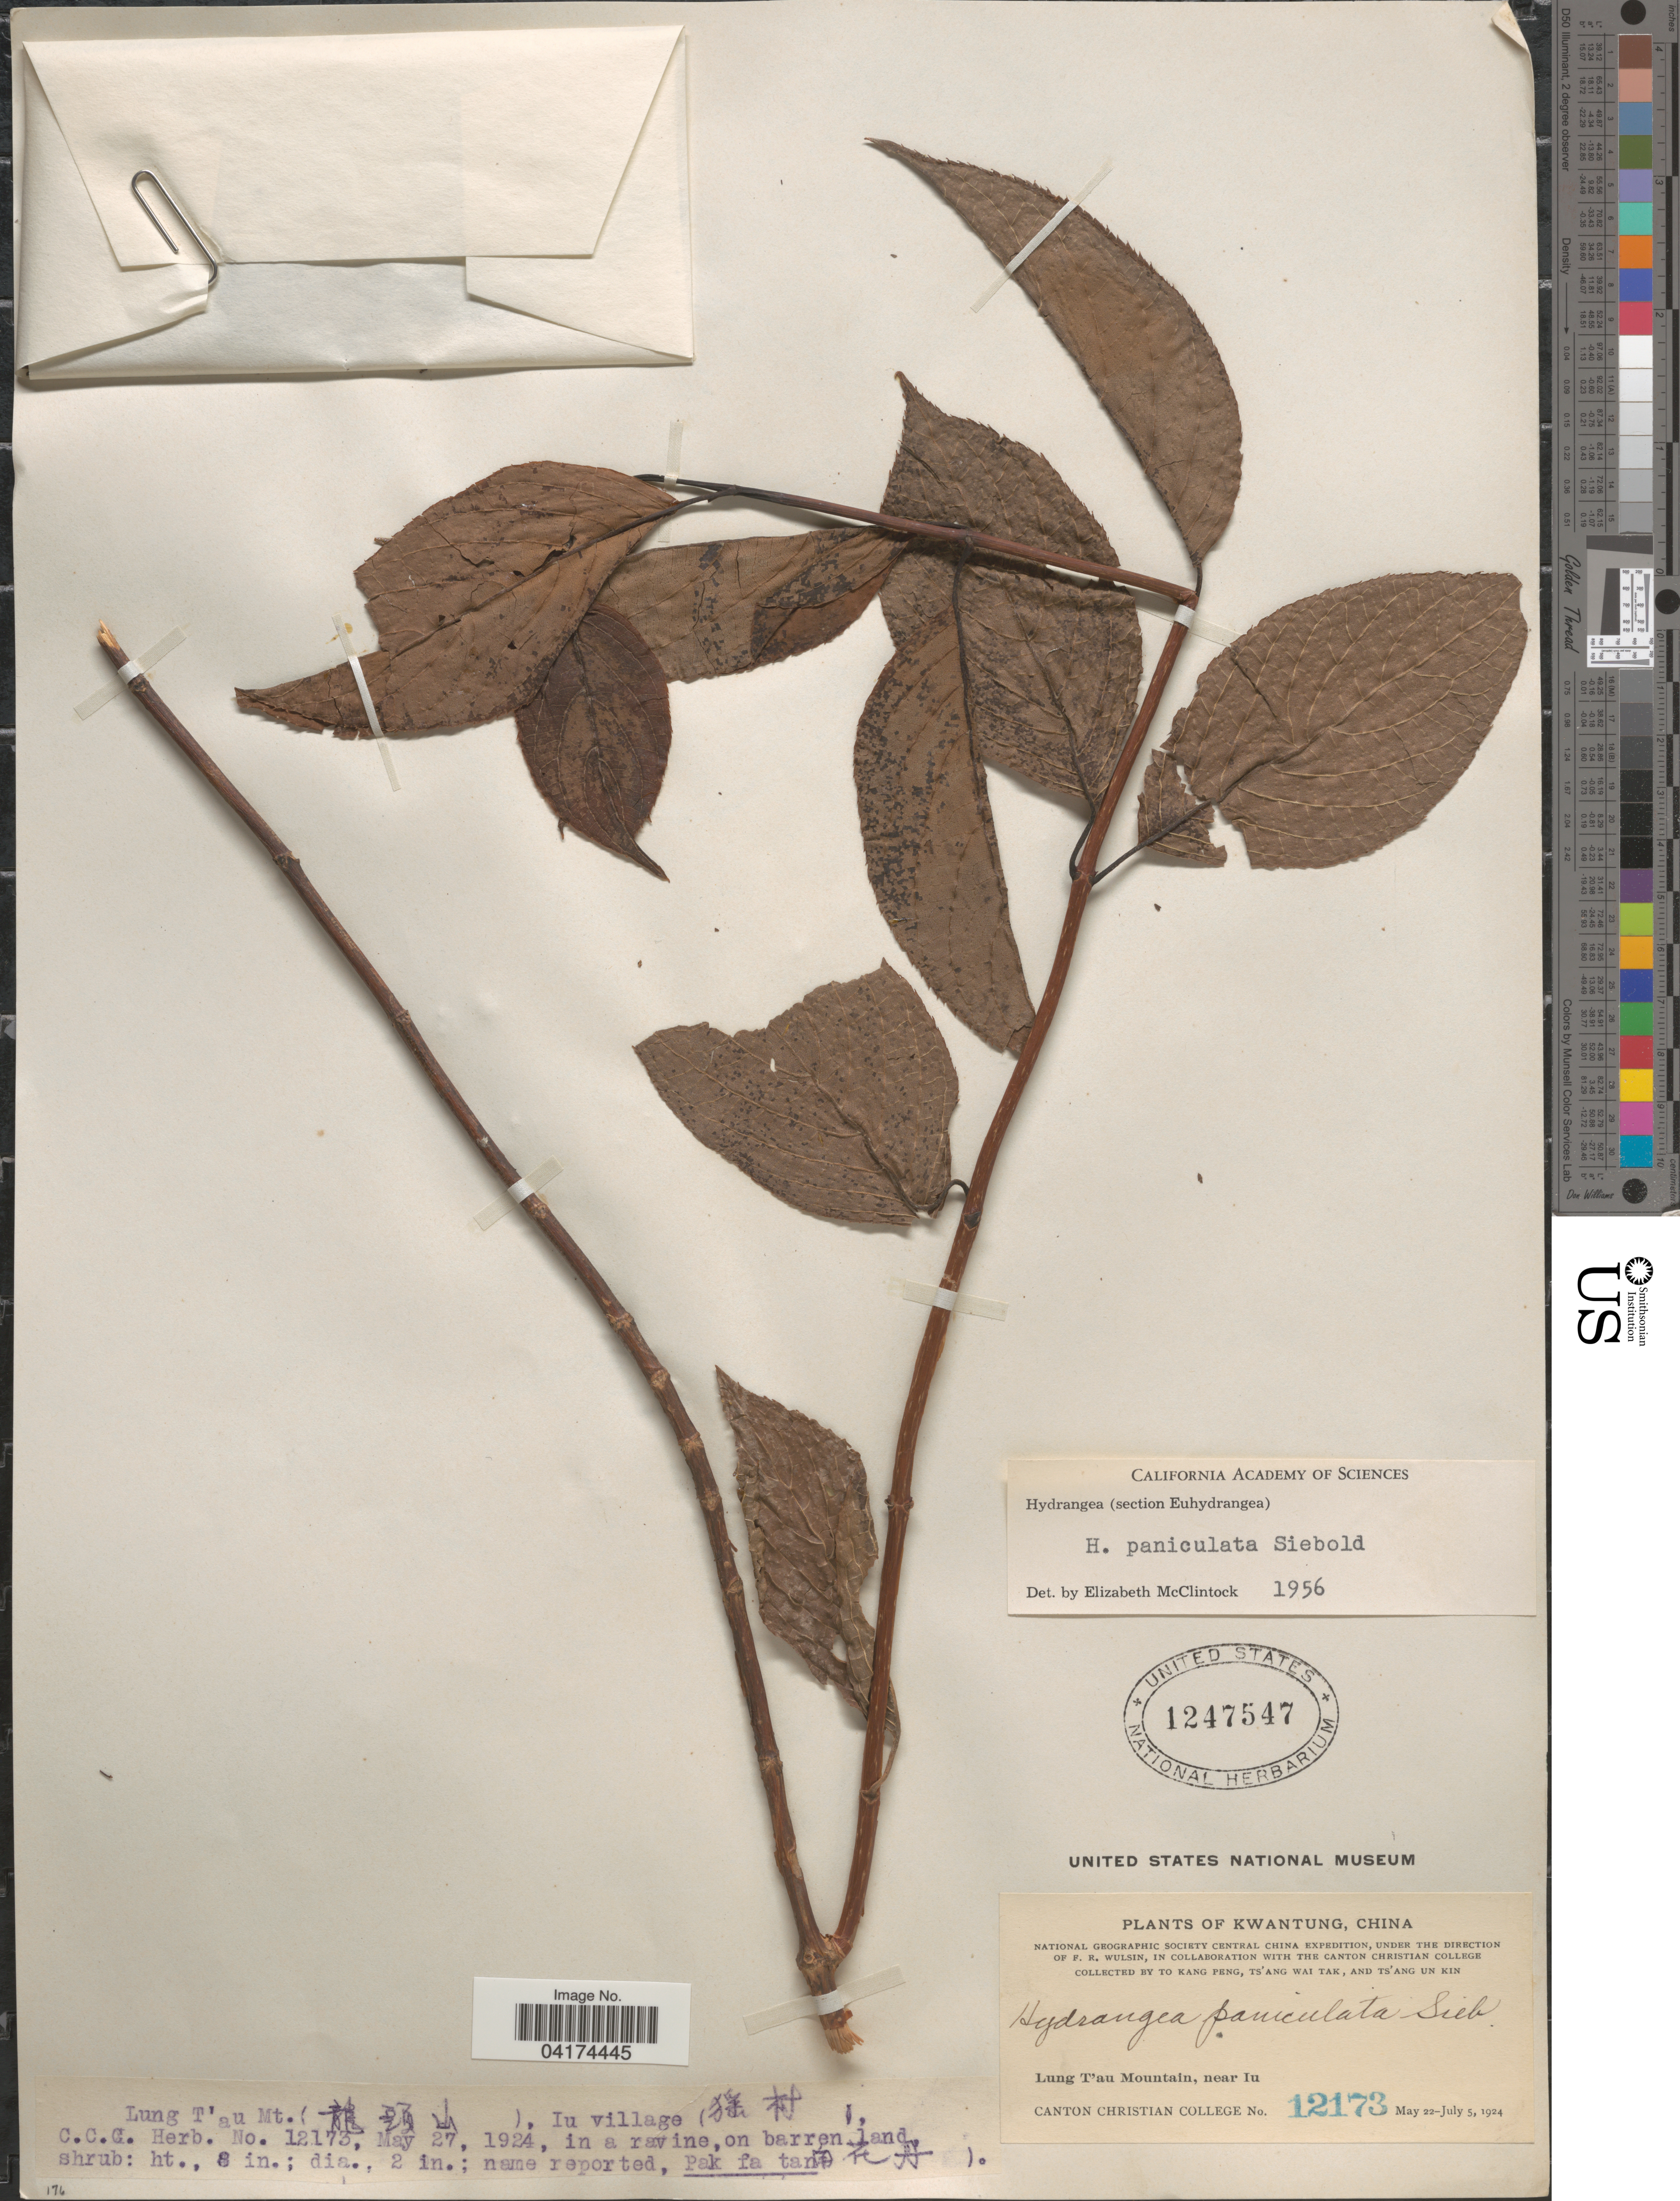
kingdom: Plantae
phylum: Tracheophyta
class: Magnoliopsida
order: Cornales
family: Hydrangeaceae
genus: Hydrangea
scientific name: Hydrangea paniculata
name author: Siebold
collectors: T. K. Peng, W. T. Tsang & Ts' Ang Un Kin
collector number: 12173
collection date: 1924-05-27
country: China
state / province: Guangdong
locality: Kwangtung. National Geographic Society Central China Expedition. Lung T'au Mountain, near Iu.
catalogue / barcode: US 1247547